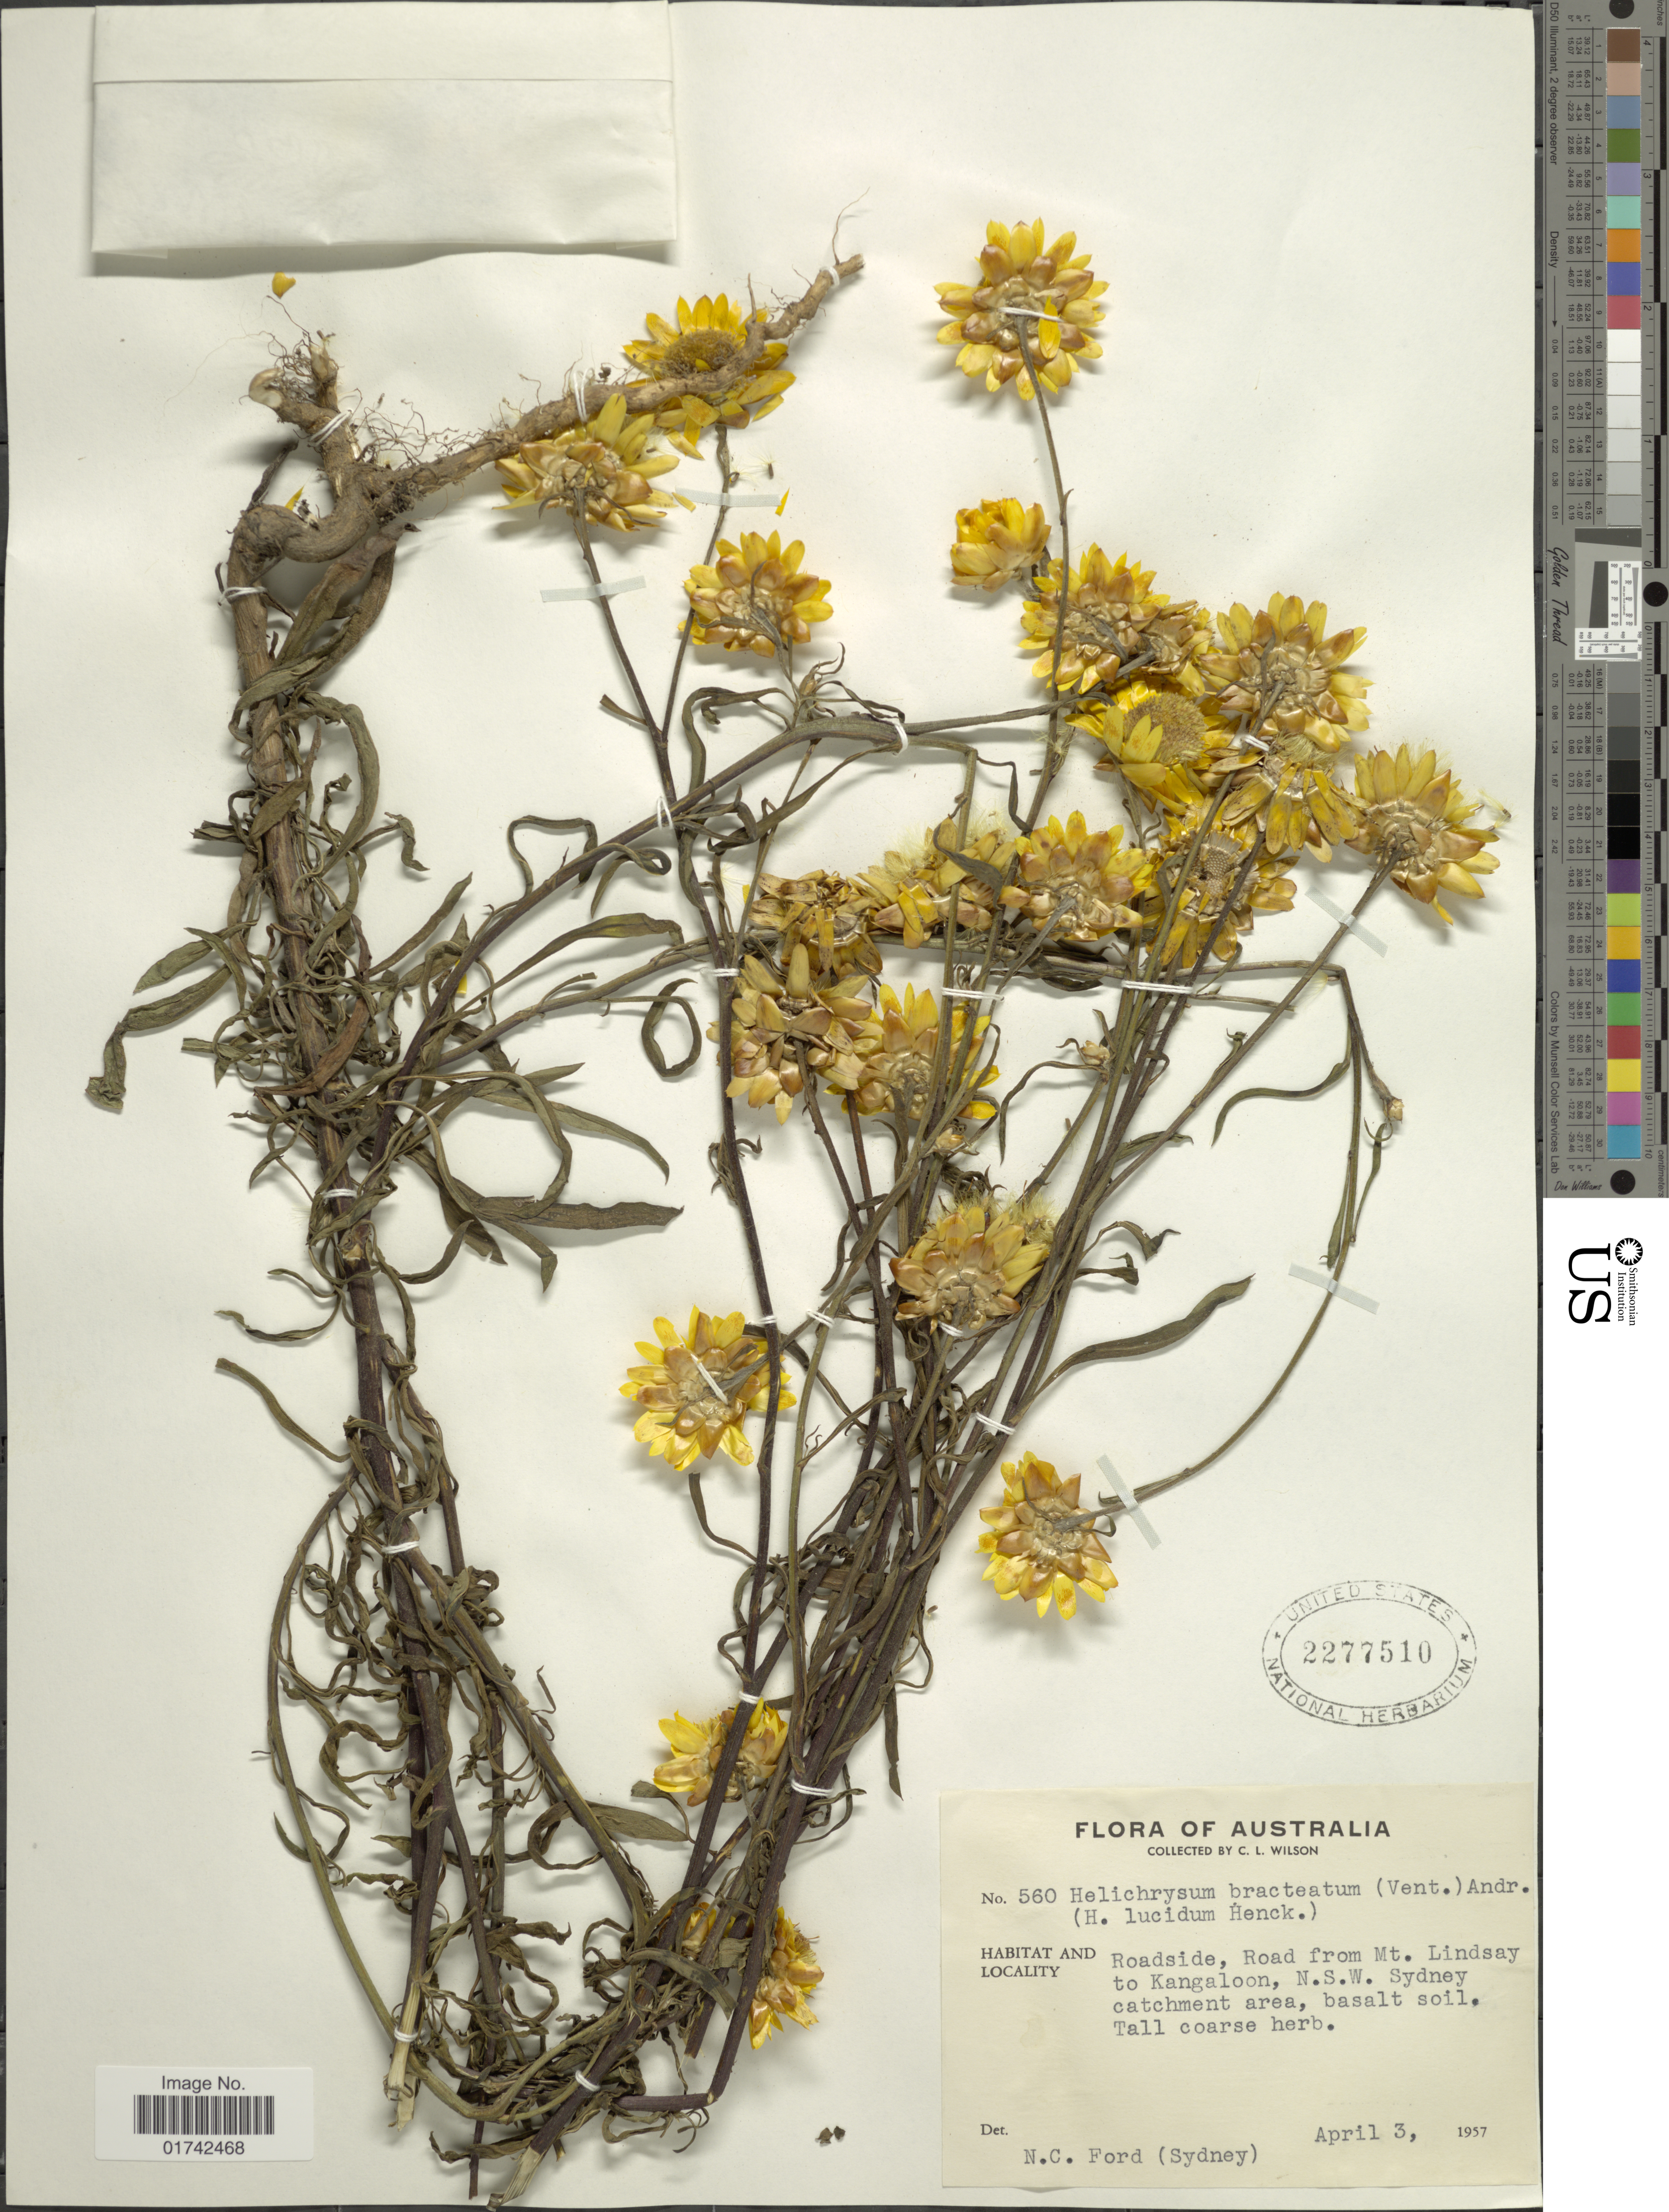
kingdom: Plantae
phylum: Tracheophyta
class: Magnoliopsida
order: Asterales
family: Asteraceae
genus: Helichrysum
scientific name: Helichrysum bracteatum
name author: (Vent.) Haw.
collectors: C. L. Wilson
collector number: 560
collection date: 1957-04-03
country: Australia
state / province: New South Wales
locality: Road from Mt. Lindsay to Kangaloon, Sydney catchment area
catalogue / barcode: US 2277510